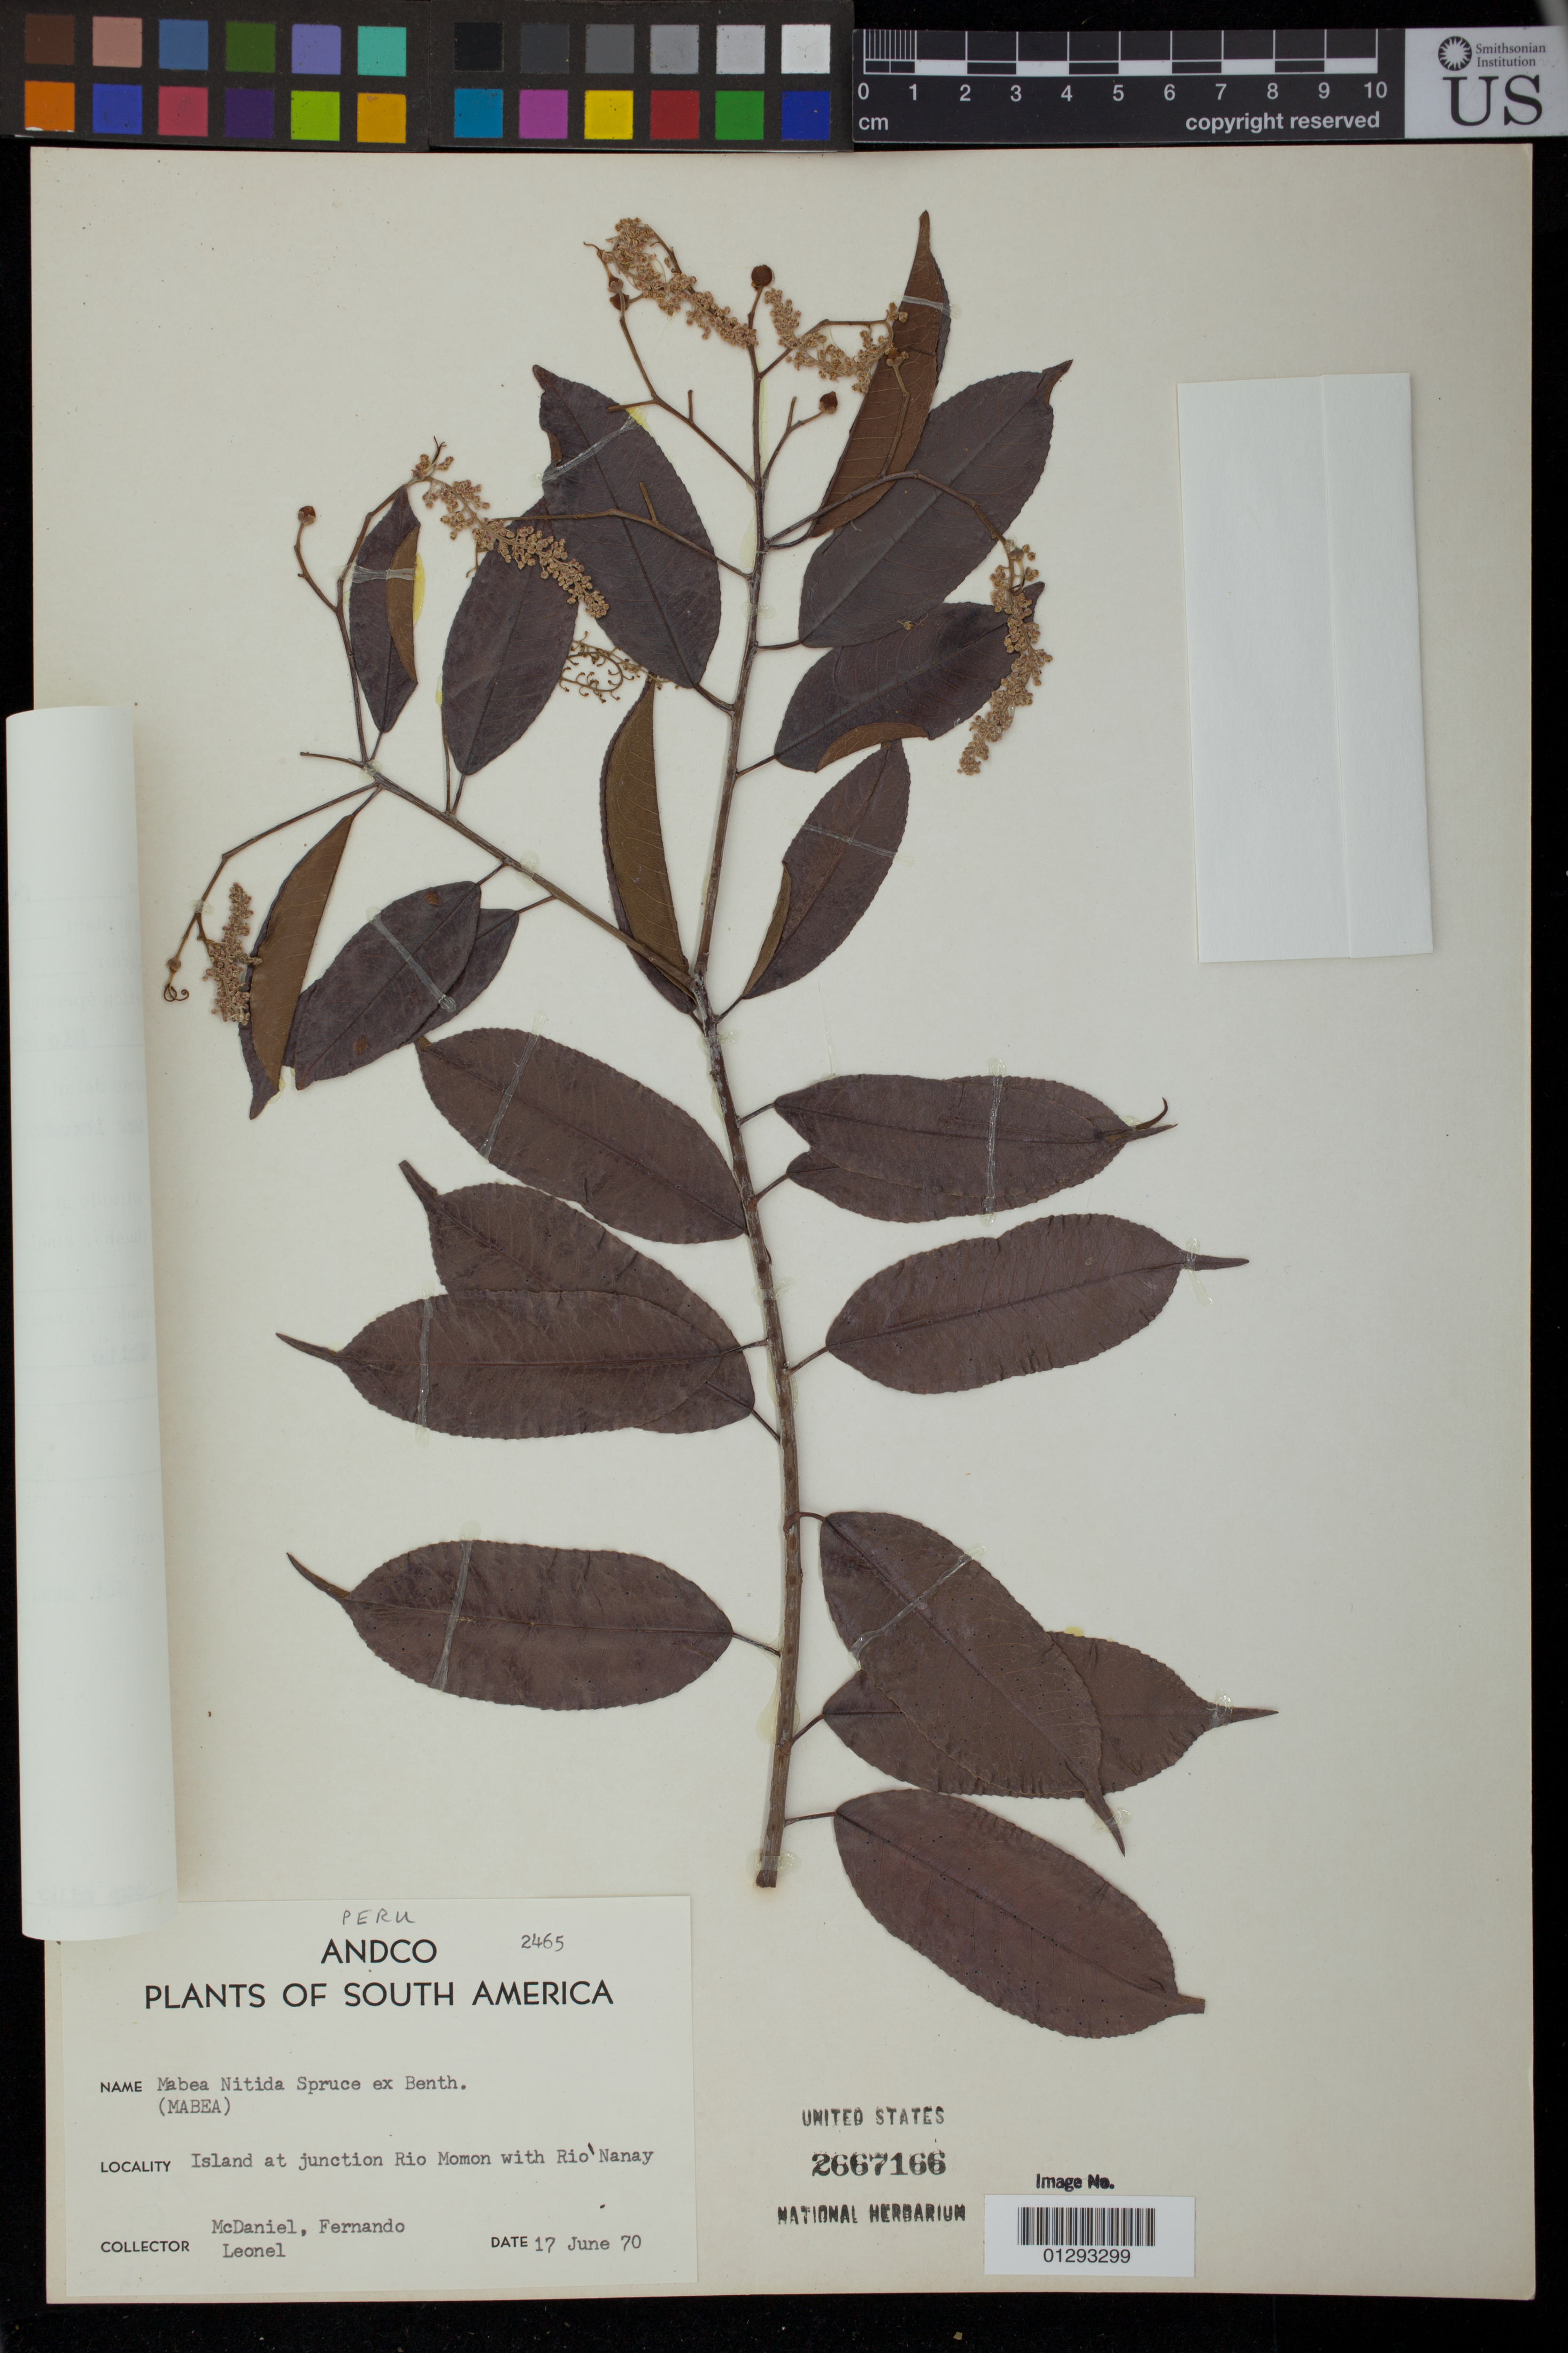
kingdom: Plantae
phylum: Tracheophyta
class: Magnoliopsida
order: Malpighiales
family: Euphorbiaceae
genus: Mabea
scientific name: Mabea nitida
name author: Spruce ex Benth.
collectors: -- McDaniel, -- Fernando & -- Leonel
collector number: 2465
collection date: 1970-06-17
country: Peru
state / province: Loreto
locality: Island at junction Rio Momon with Rio Nanay.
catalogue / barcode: US 2667166